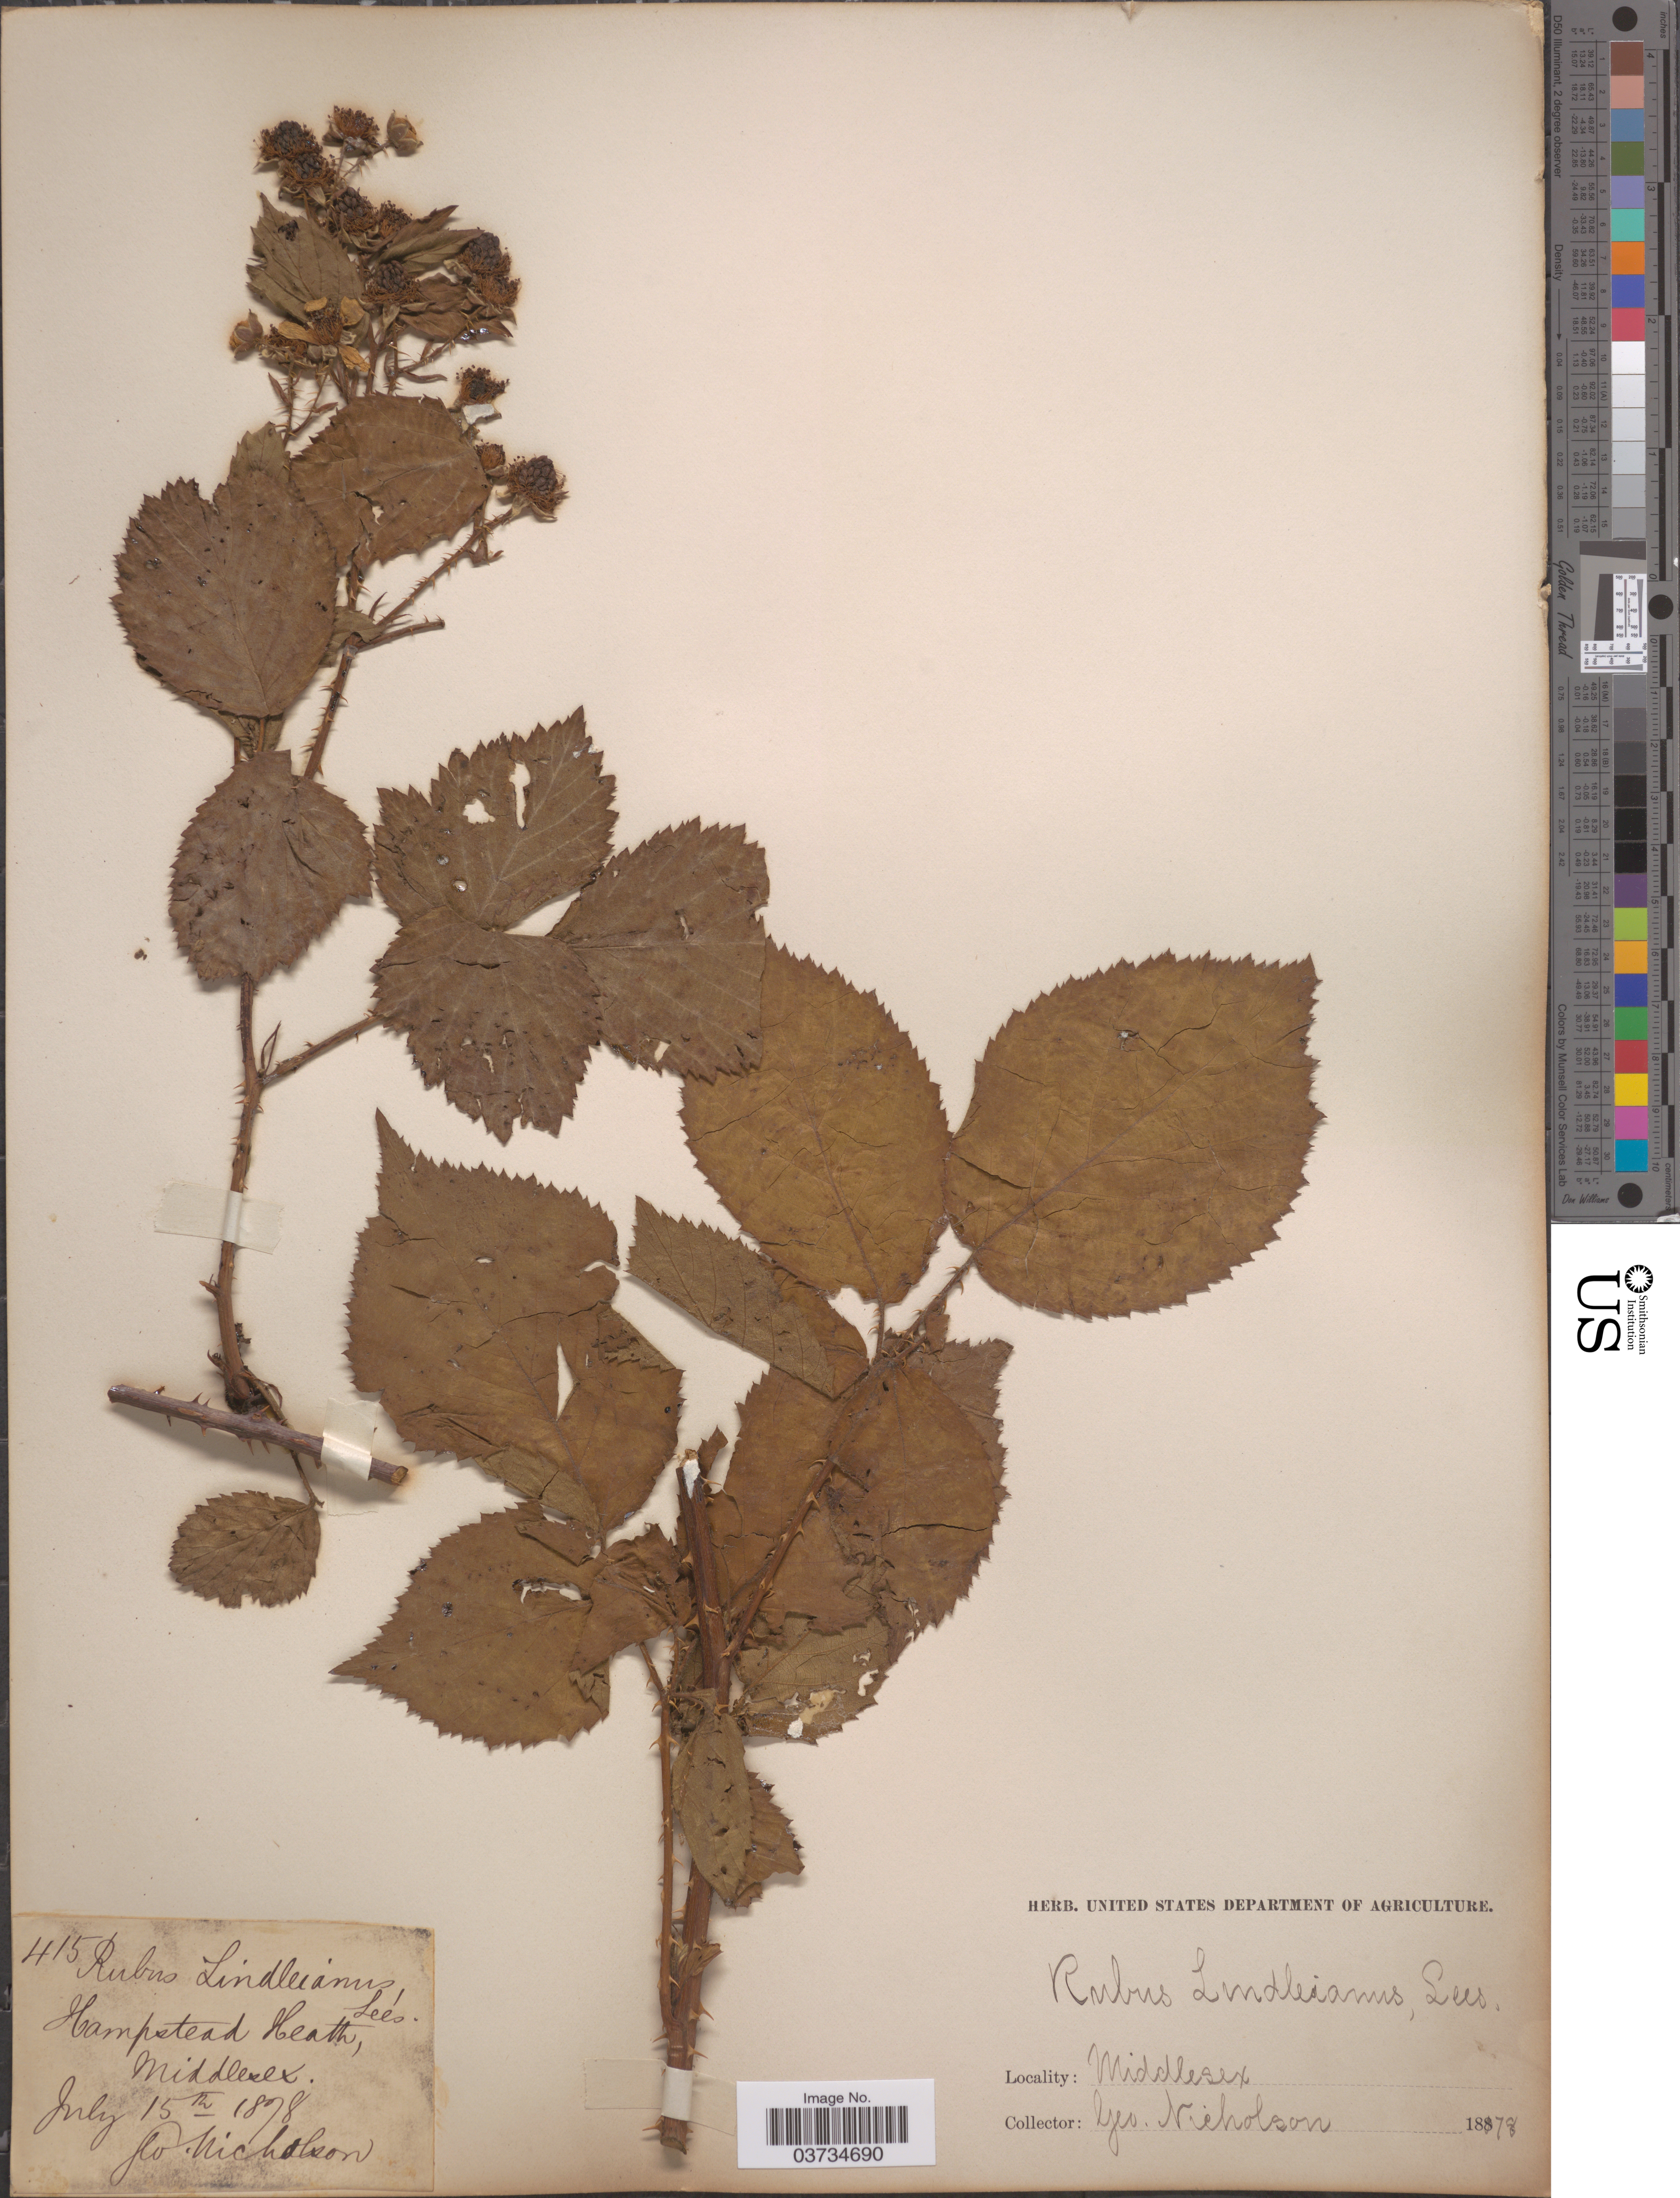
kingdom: Plantae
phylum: Tracheophyta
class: Magnoliopsida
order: Rosales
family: Rosaceae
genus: Rubus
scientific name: Rubus lindleyanus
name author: Lees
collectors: G. Nicholson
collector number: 415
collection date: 1878-07-15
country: United Kingdom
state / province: England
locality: Hampstead Heath, Middlesex.